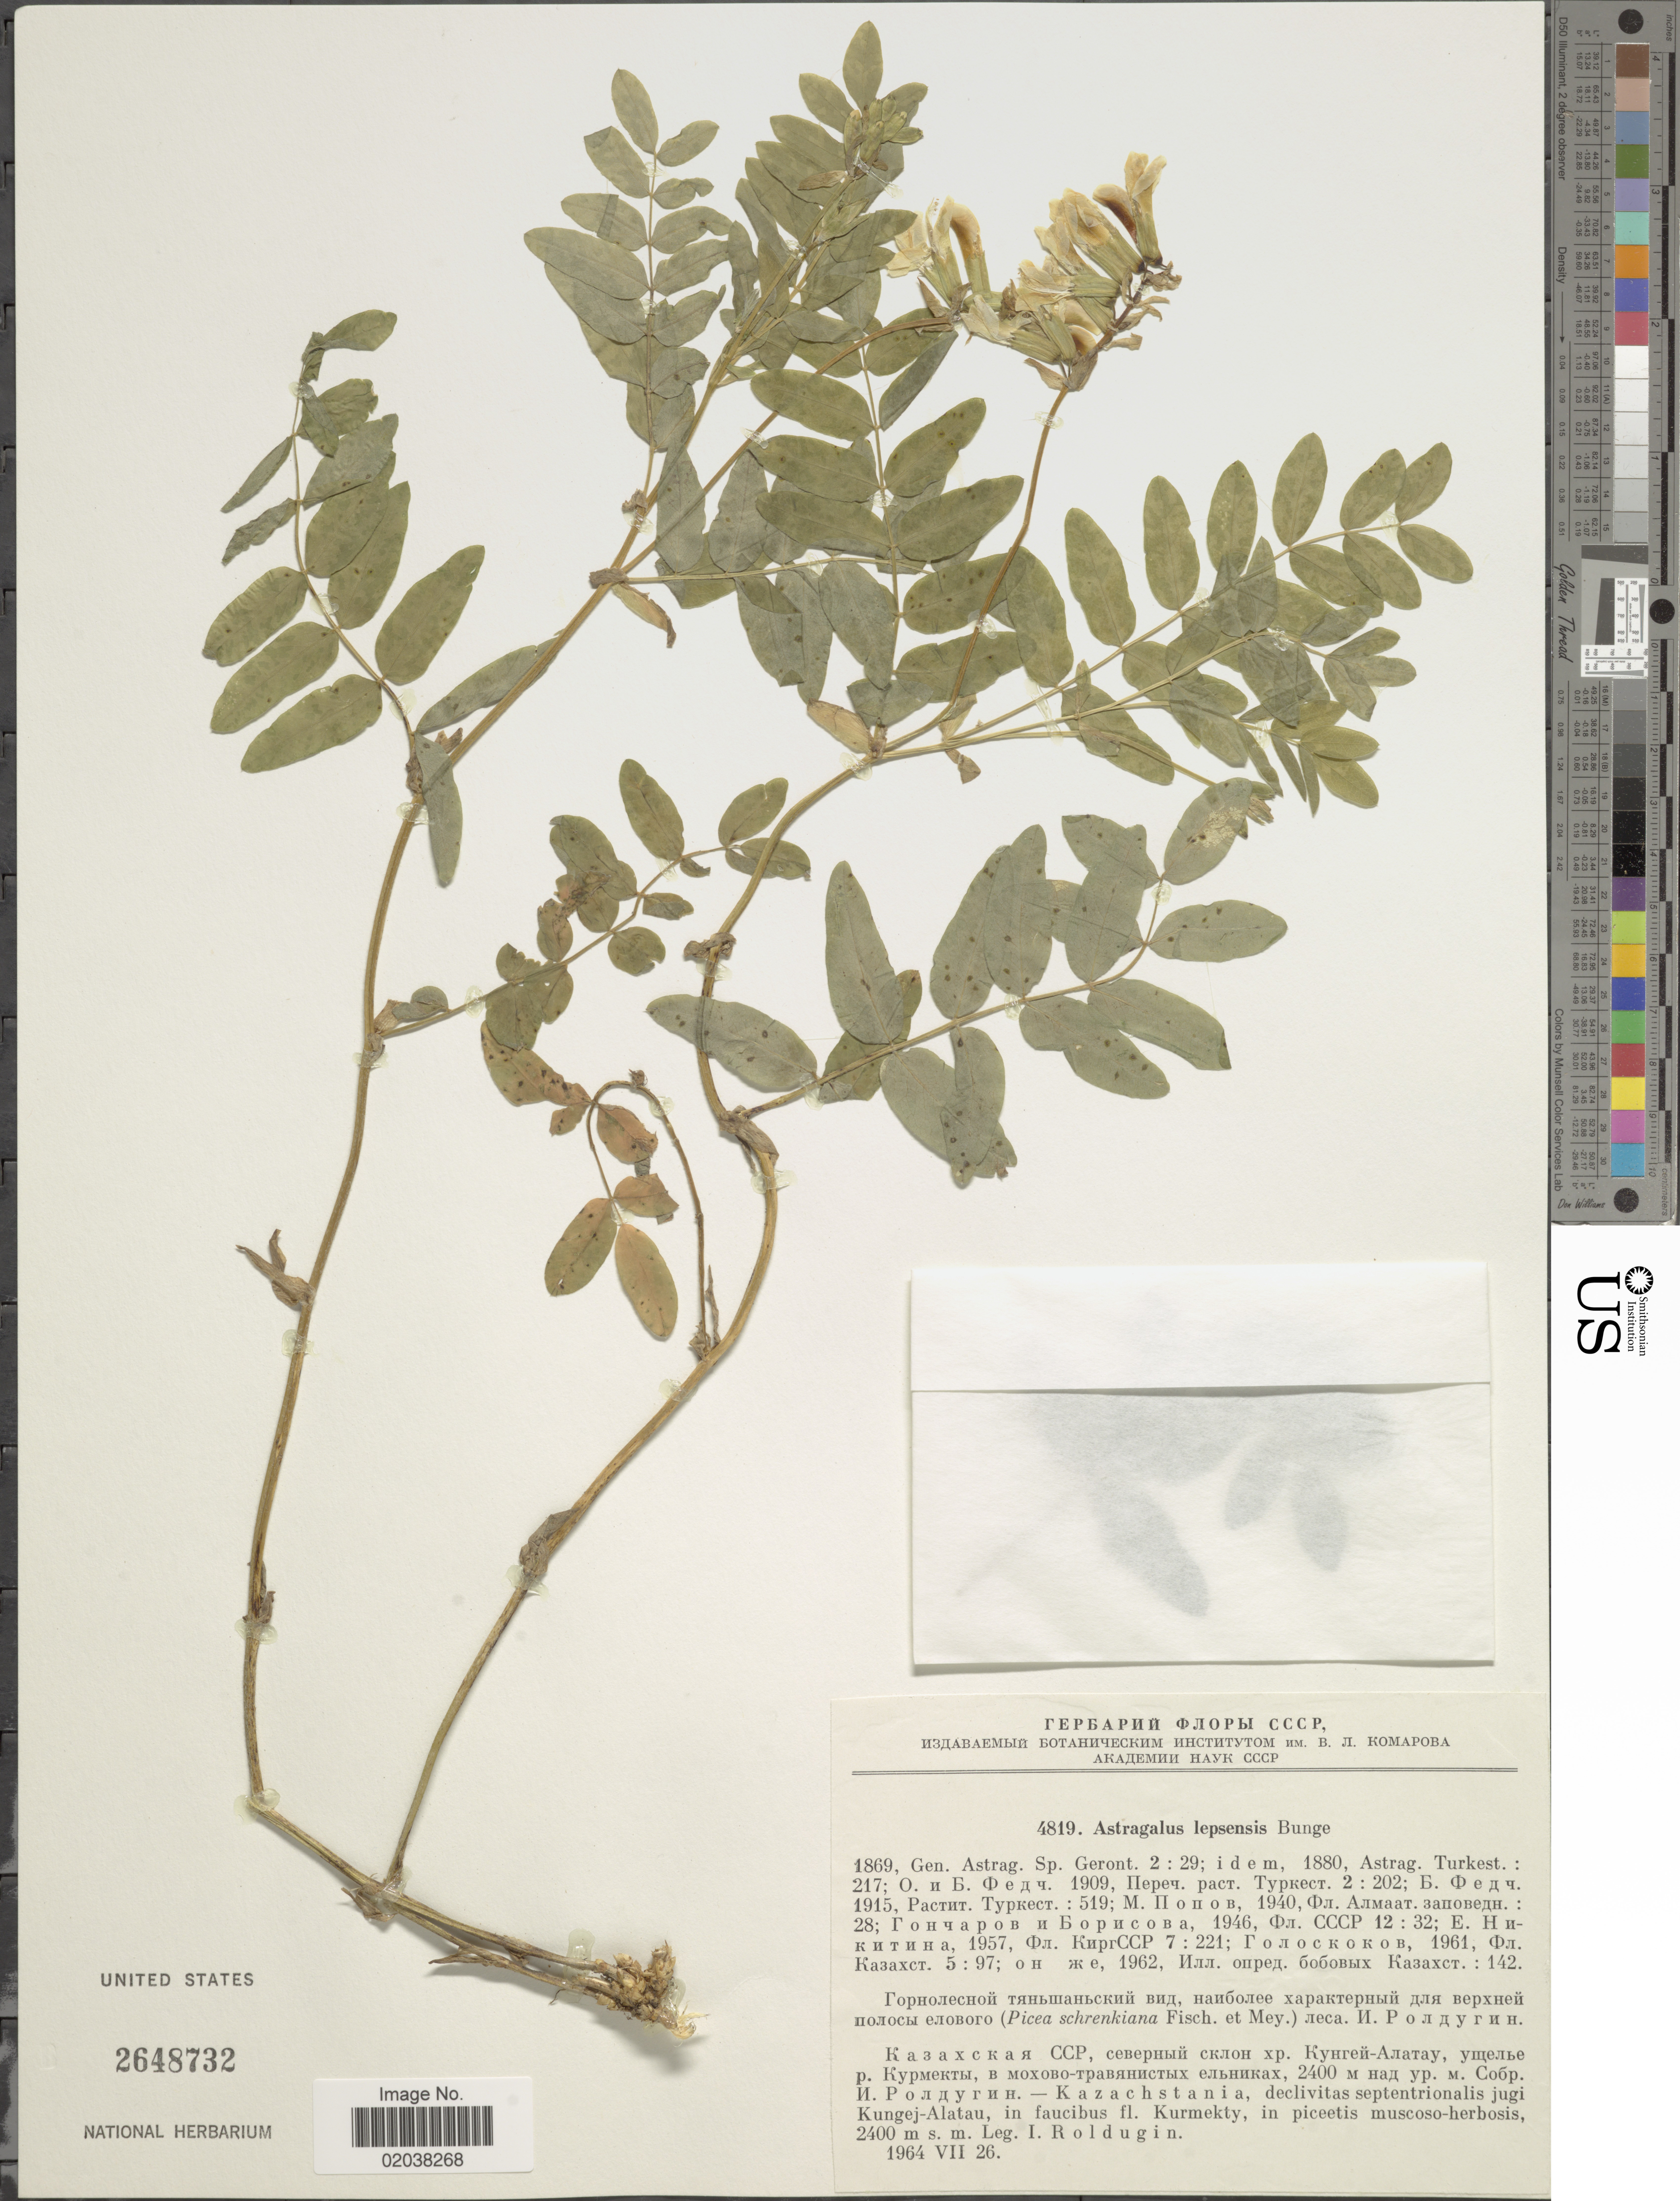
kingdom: Plantae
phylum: Tracheophyta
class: Magnoliopsida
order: Fabales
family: Fabaceae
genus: Astragalus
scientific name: Astragalus lepsensis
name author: Bunge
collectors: I. Roldugin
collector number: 4819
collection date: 1964-07-26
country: Kazakhstan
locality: Declivitas septentrionalis jugi Kungej-Alatau, in faucibus fl. Kurmekty, in piceetis muscoso-herbosis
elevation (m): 2400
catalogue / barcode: US 2648732